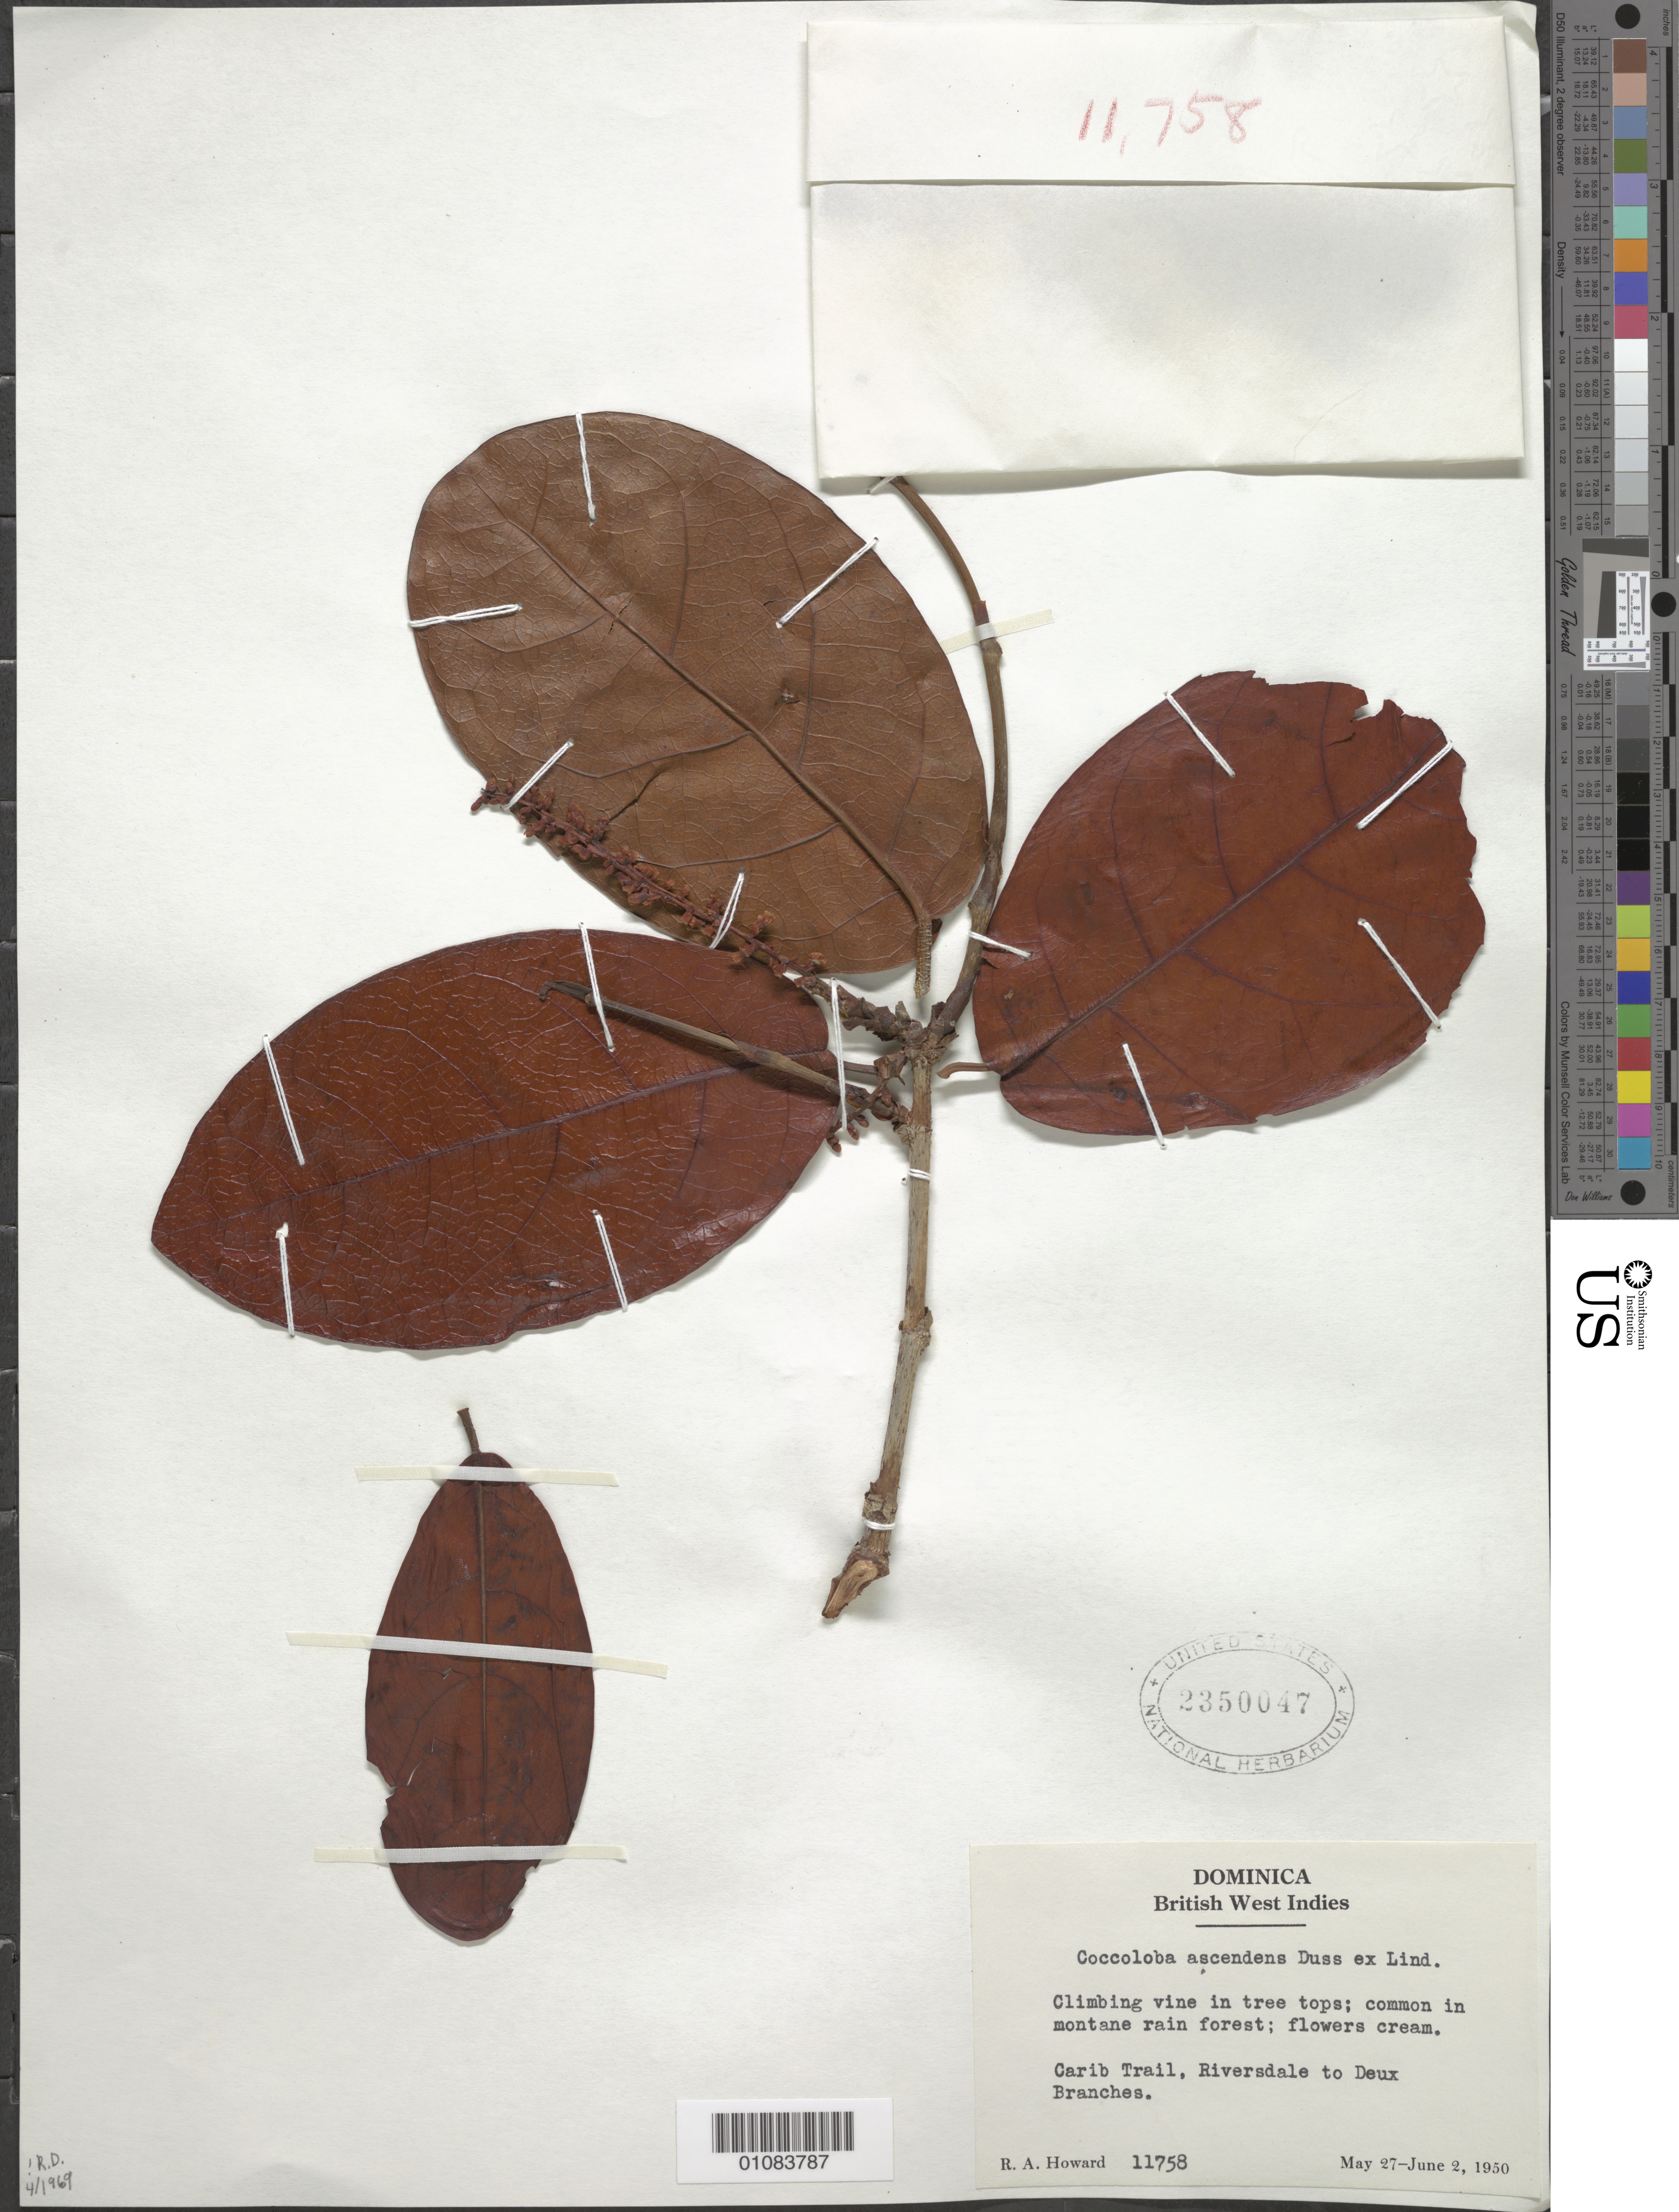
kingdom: Plantae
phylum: Tracheophyta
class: Magnoliopsida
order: Caryophyllales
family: Polygonaceae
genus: Coccoloba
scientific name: Coccoloba ascendens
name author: Duss ex Lindau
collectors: R. A. Howard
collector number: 11758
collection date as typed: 27 May 1950 to 02 Jun 1950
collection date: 1950-05-27/1950-06-02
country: Dominica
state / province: St. Joseph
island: Dominica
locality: Carib Trail, Riversdale to Deux Branches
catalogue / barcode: US 2350047